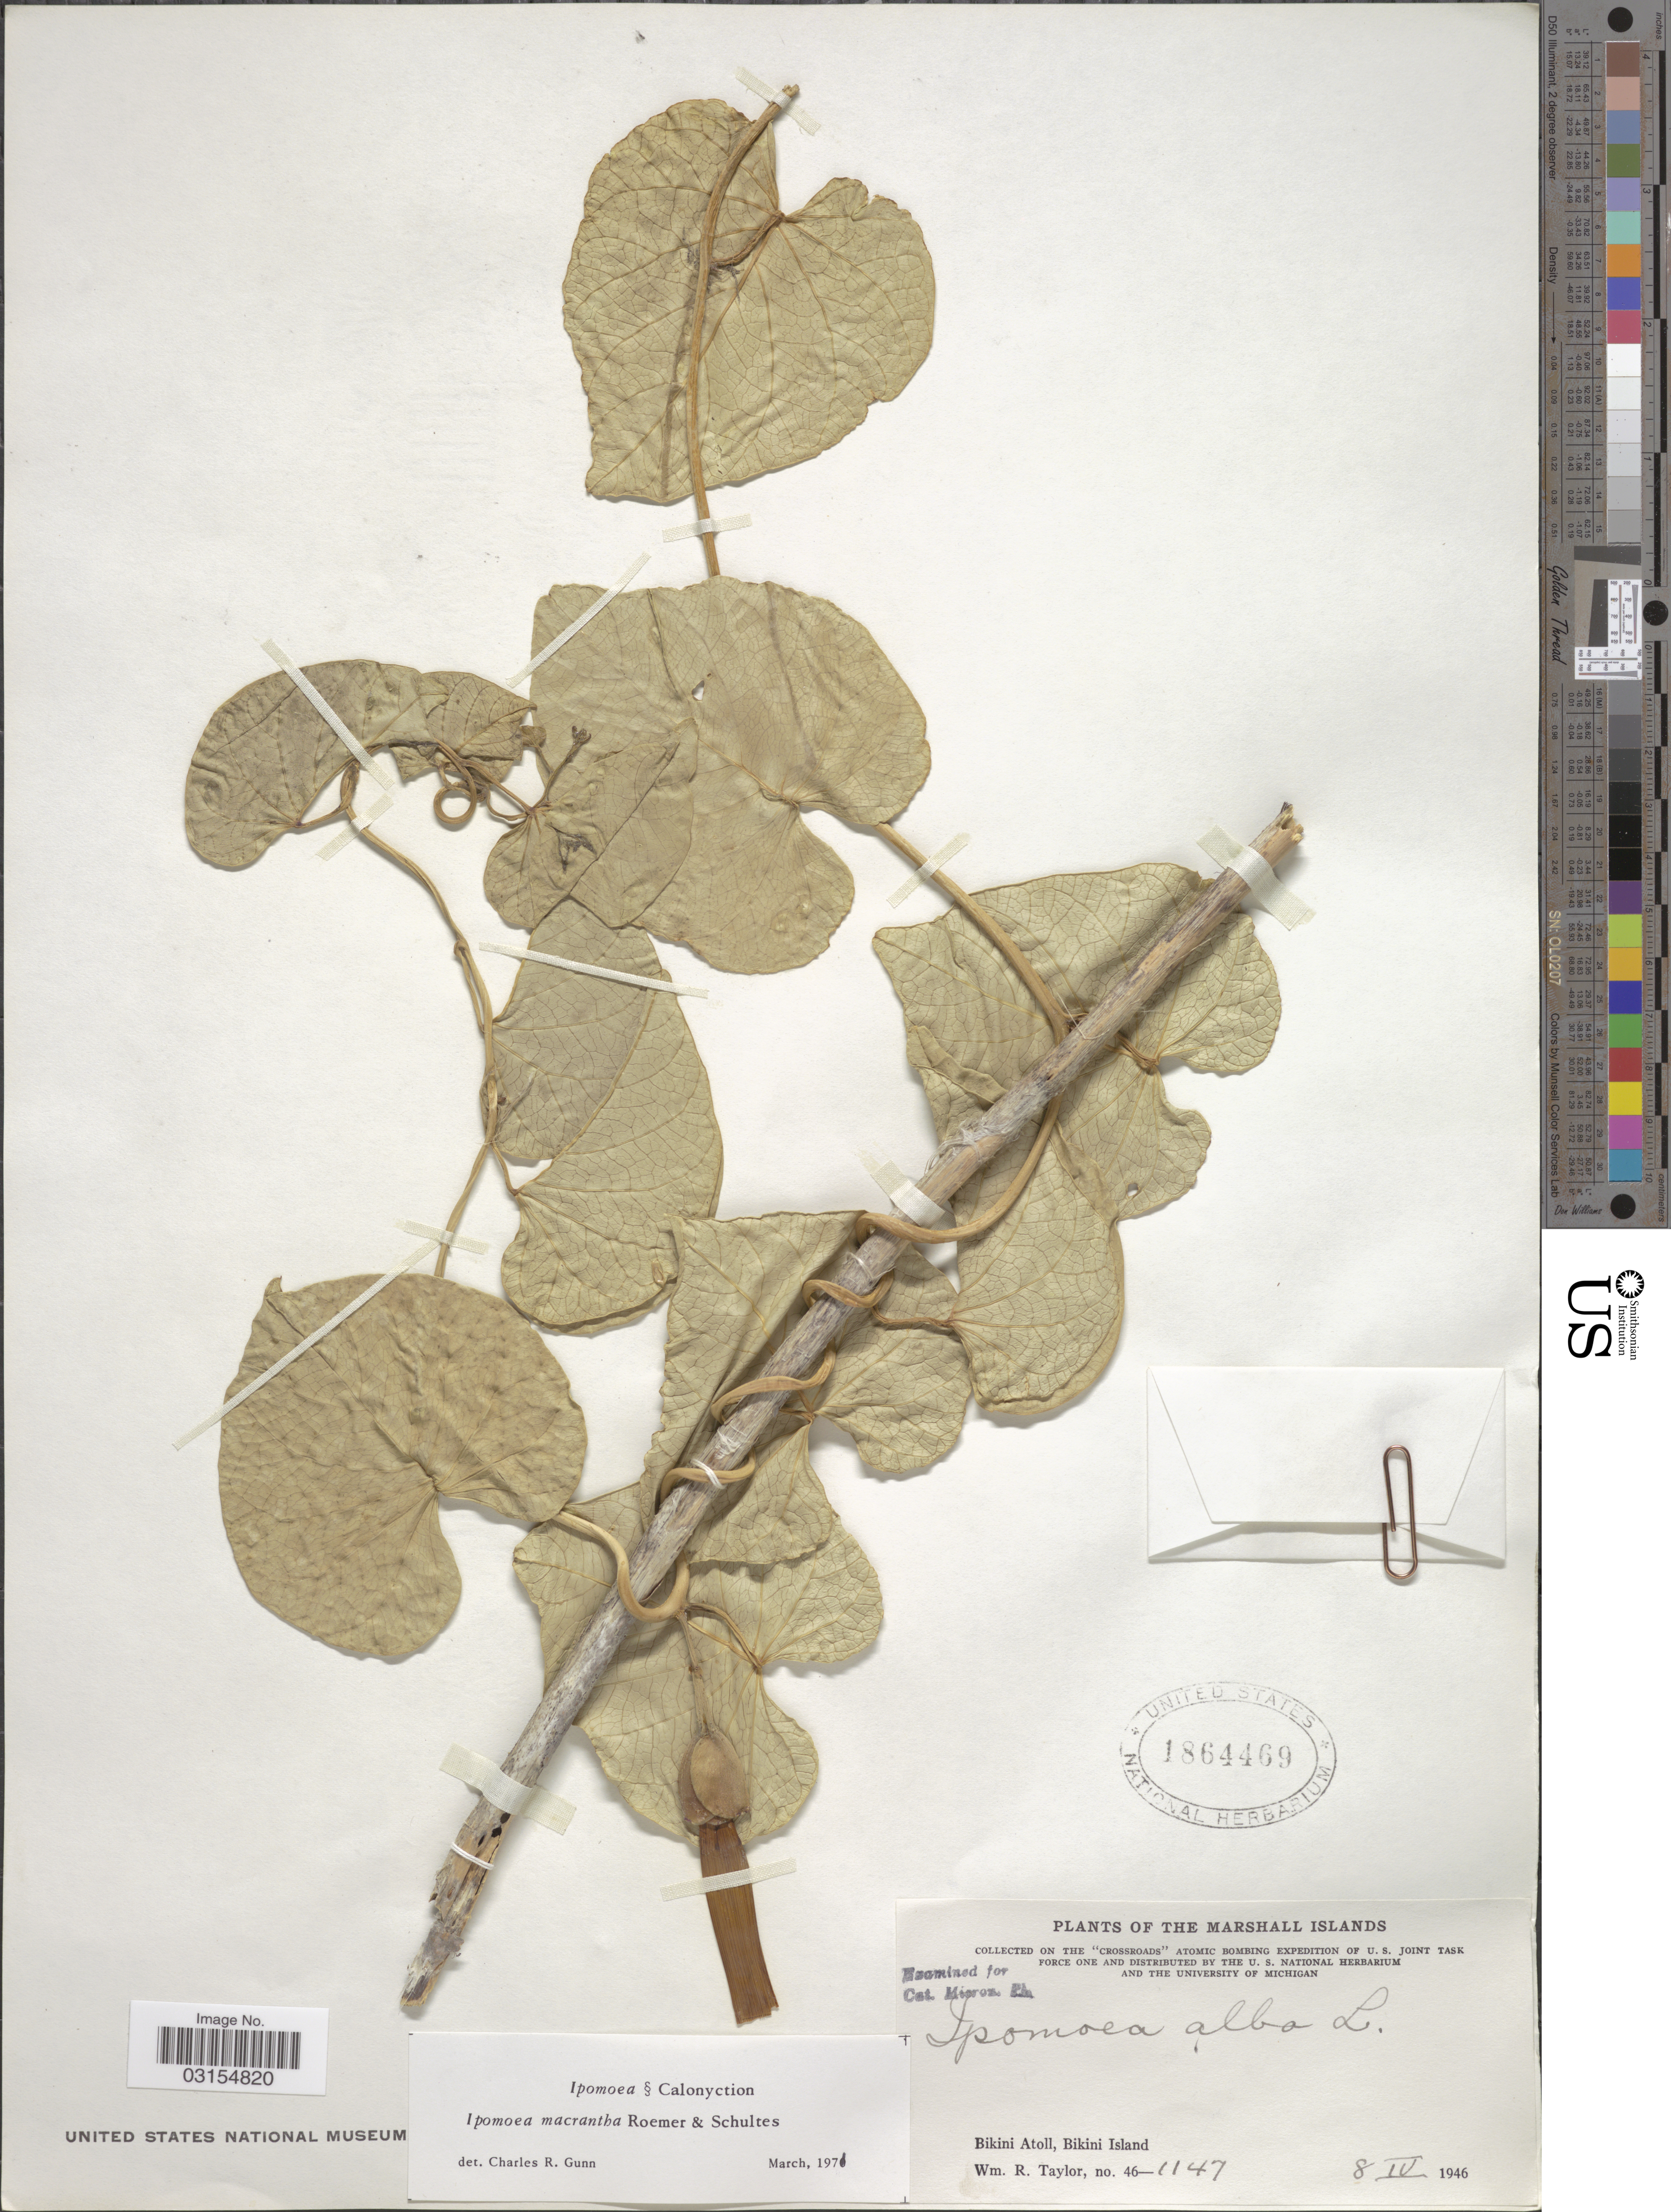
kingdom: Plantae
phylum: Tracheophyta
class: Magnoliopsida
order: Solanales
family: Convolvulaceae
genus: Ipomoea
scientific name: Ipomoea violacea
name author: L.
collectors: W. R. Taylor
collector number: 46-1147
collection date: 1946-04-08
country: Marshall Islands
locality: The Marshall Islands, Bikini Atoll, Bikini Island.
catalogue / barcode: US 1864469